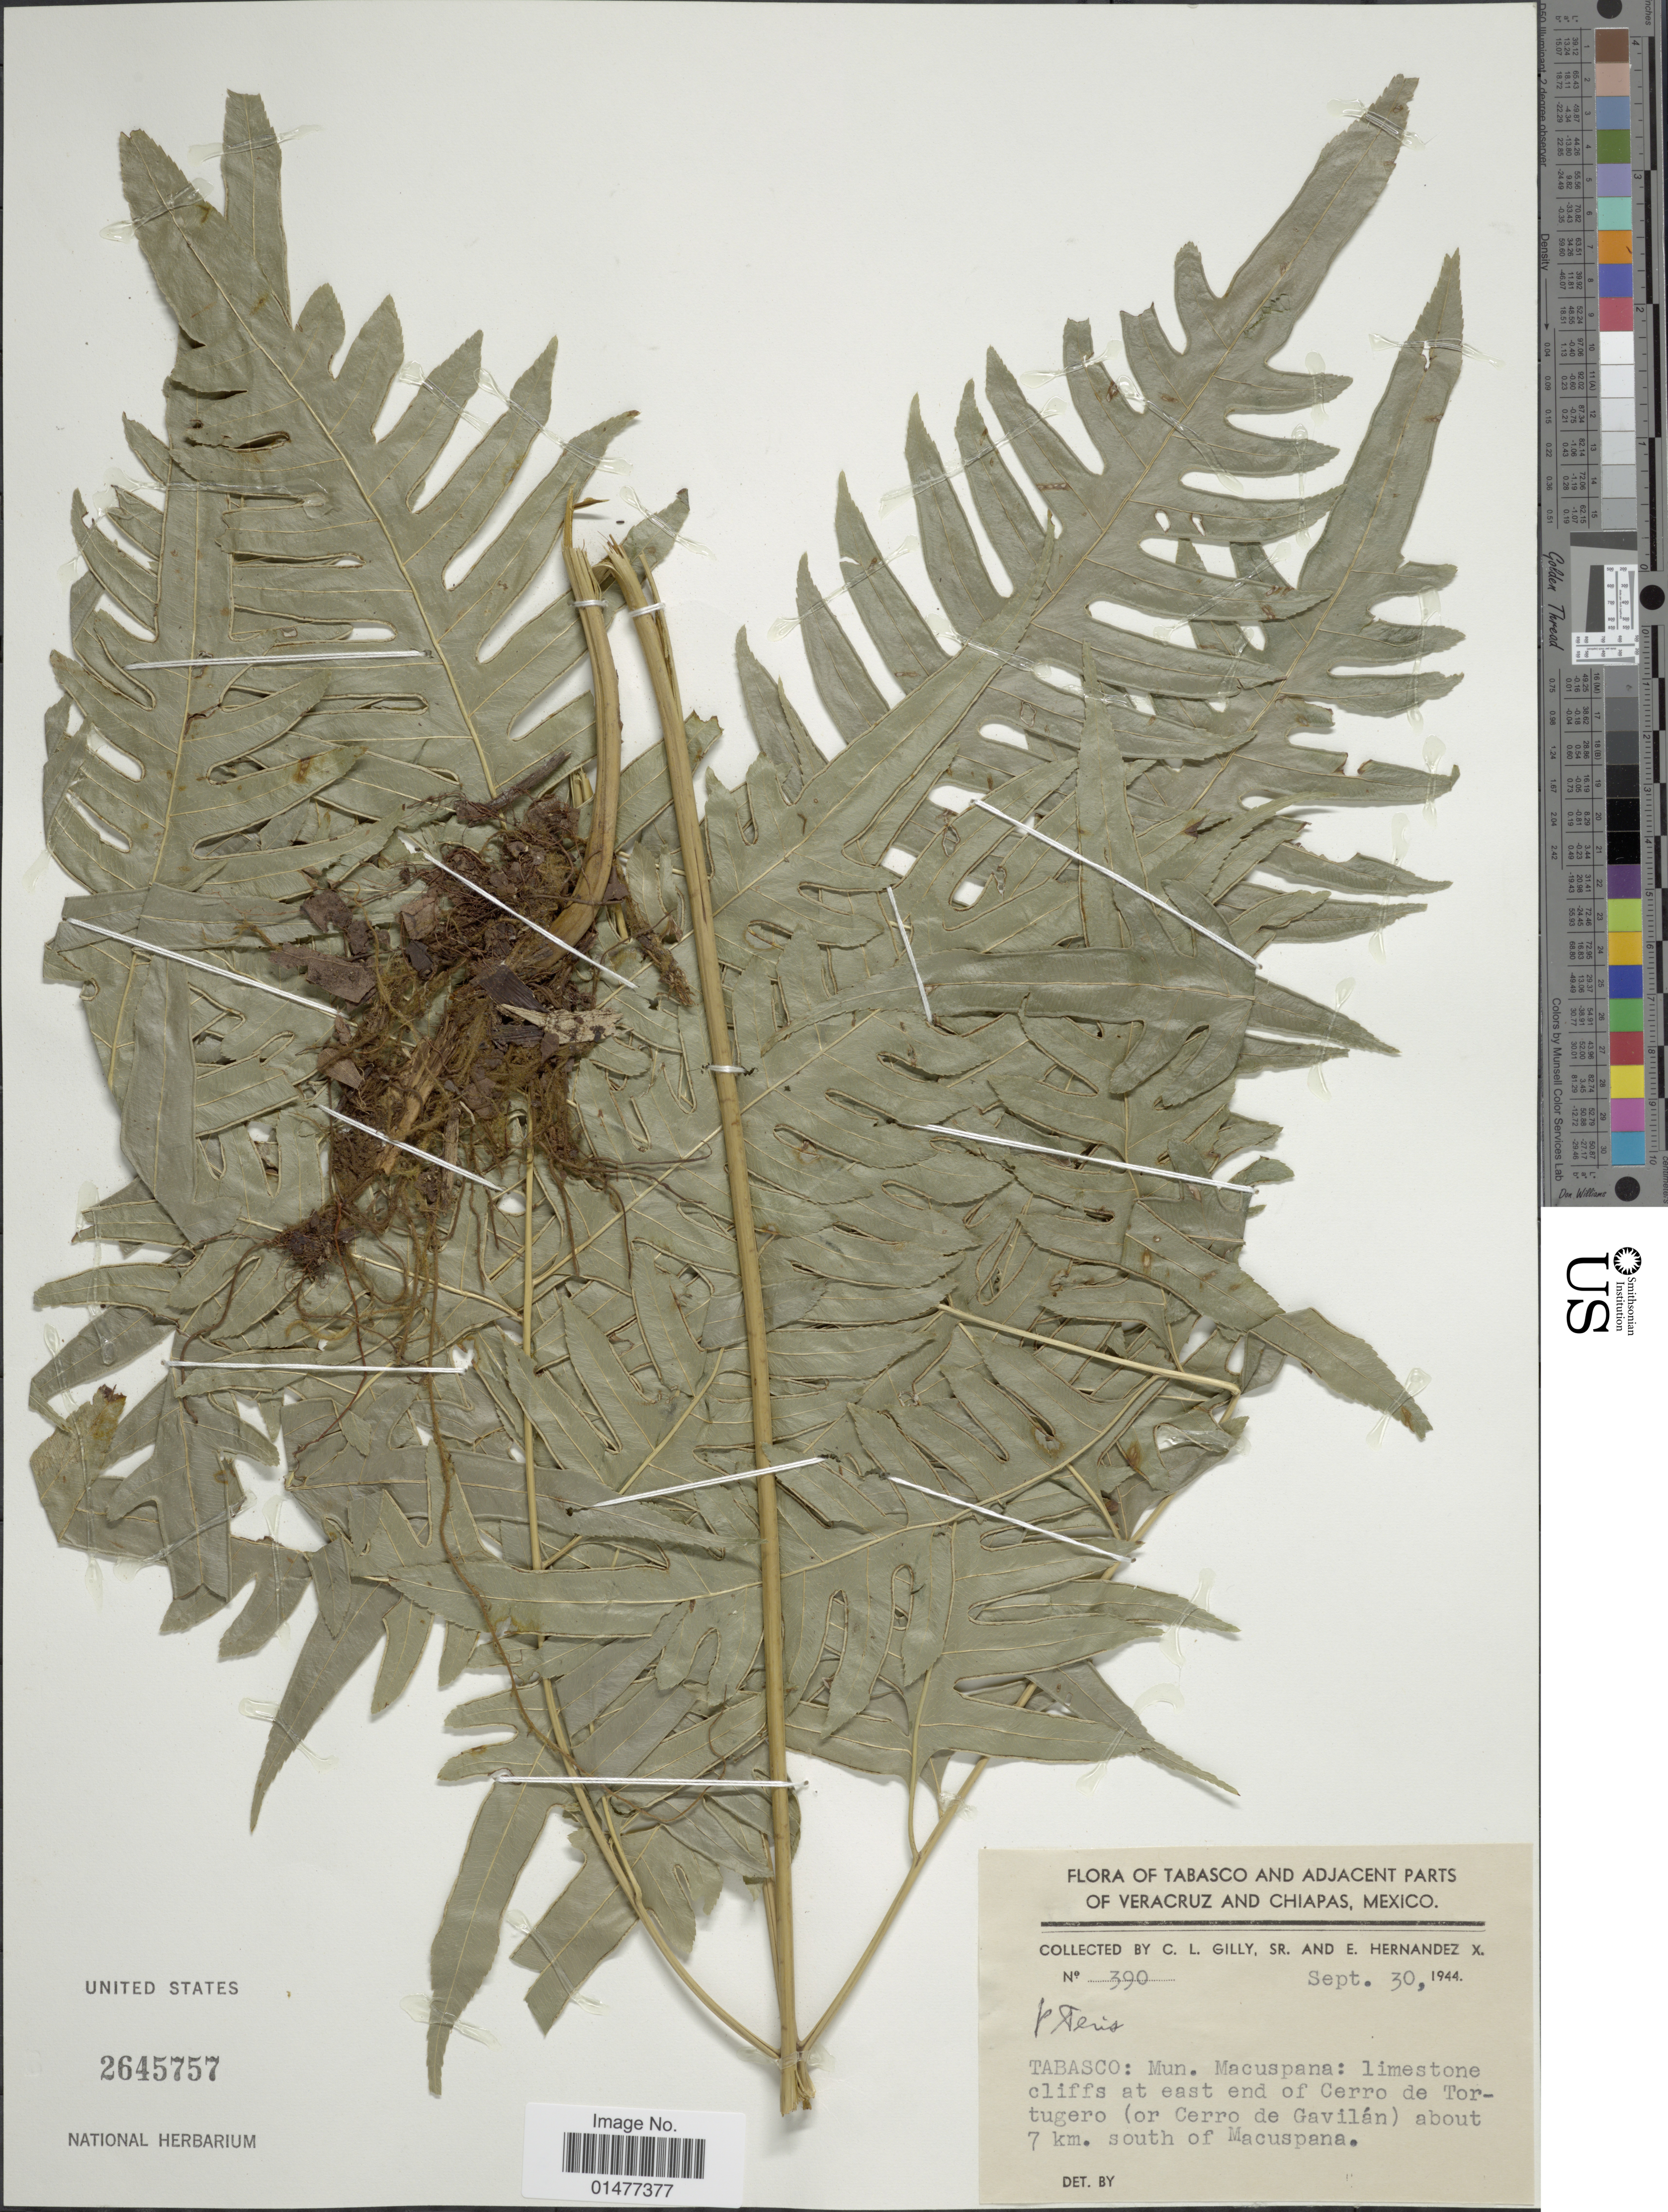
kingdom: Plantae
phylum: Tracheophyta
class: Polypodiopsida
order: Polypodiales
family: Pteridaceae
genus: Pteris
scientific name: Pteris altissima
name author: Poir.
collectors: C. Gilly & E. Hernández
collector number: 390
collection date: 1944-09-30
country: Mexico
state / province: Tabasco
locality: Mun. Macuspana: limestone cliffs at east end of Cerro de Tortugero (or Cerro de Gavilan) about 7 km. south of Macuspana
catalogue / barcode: US 2645757